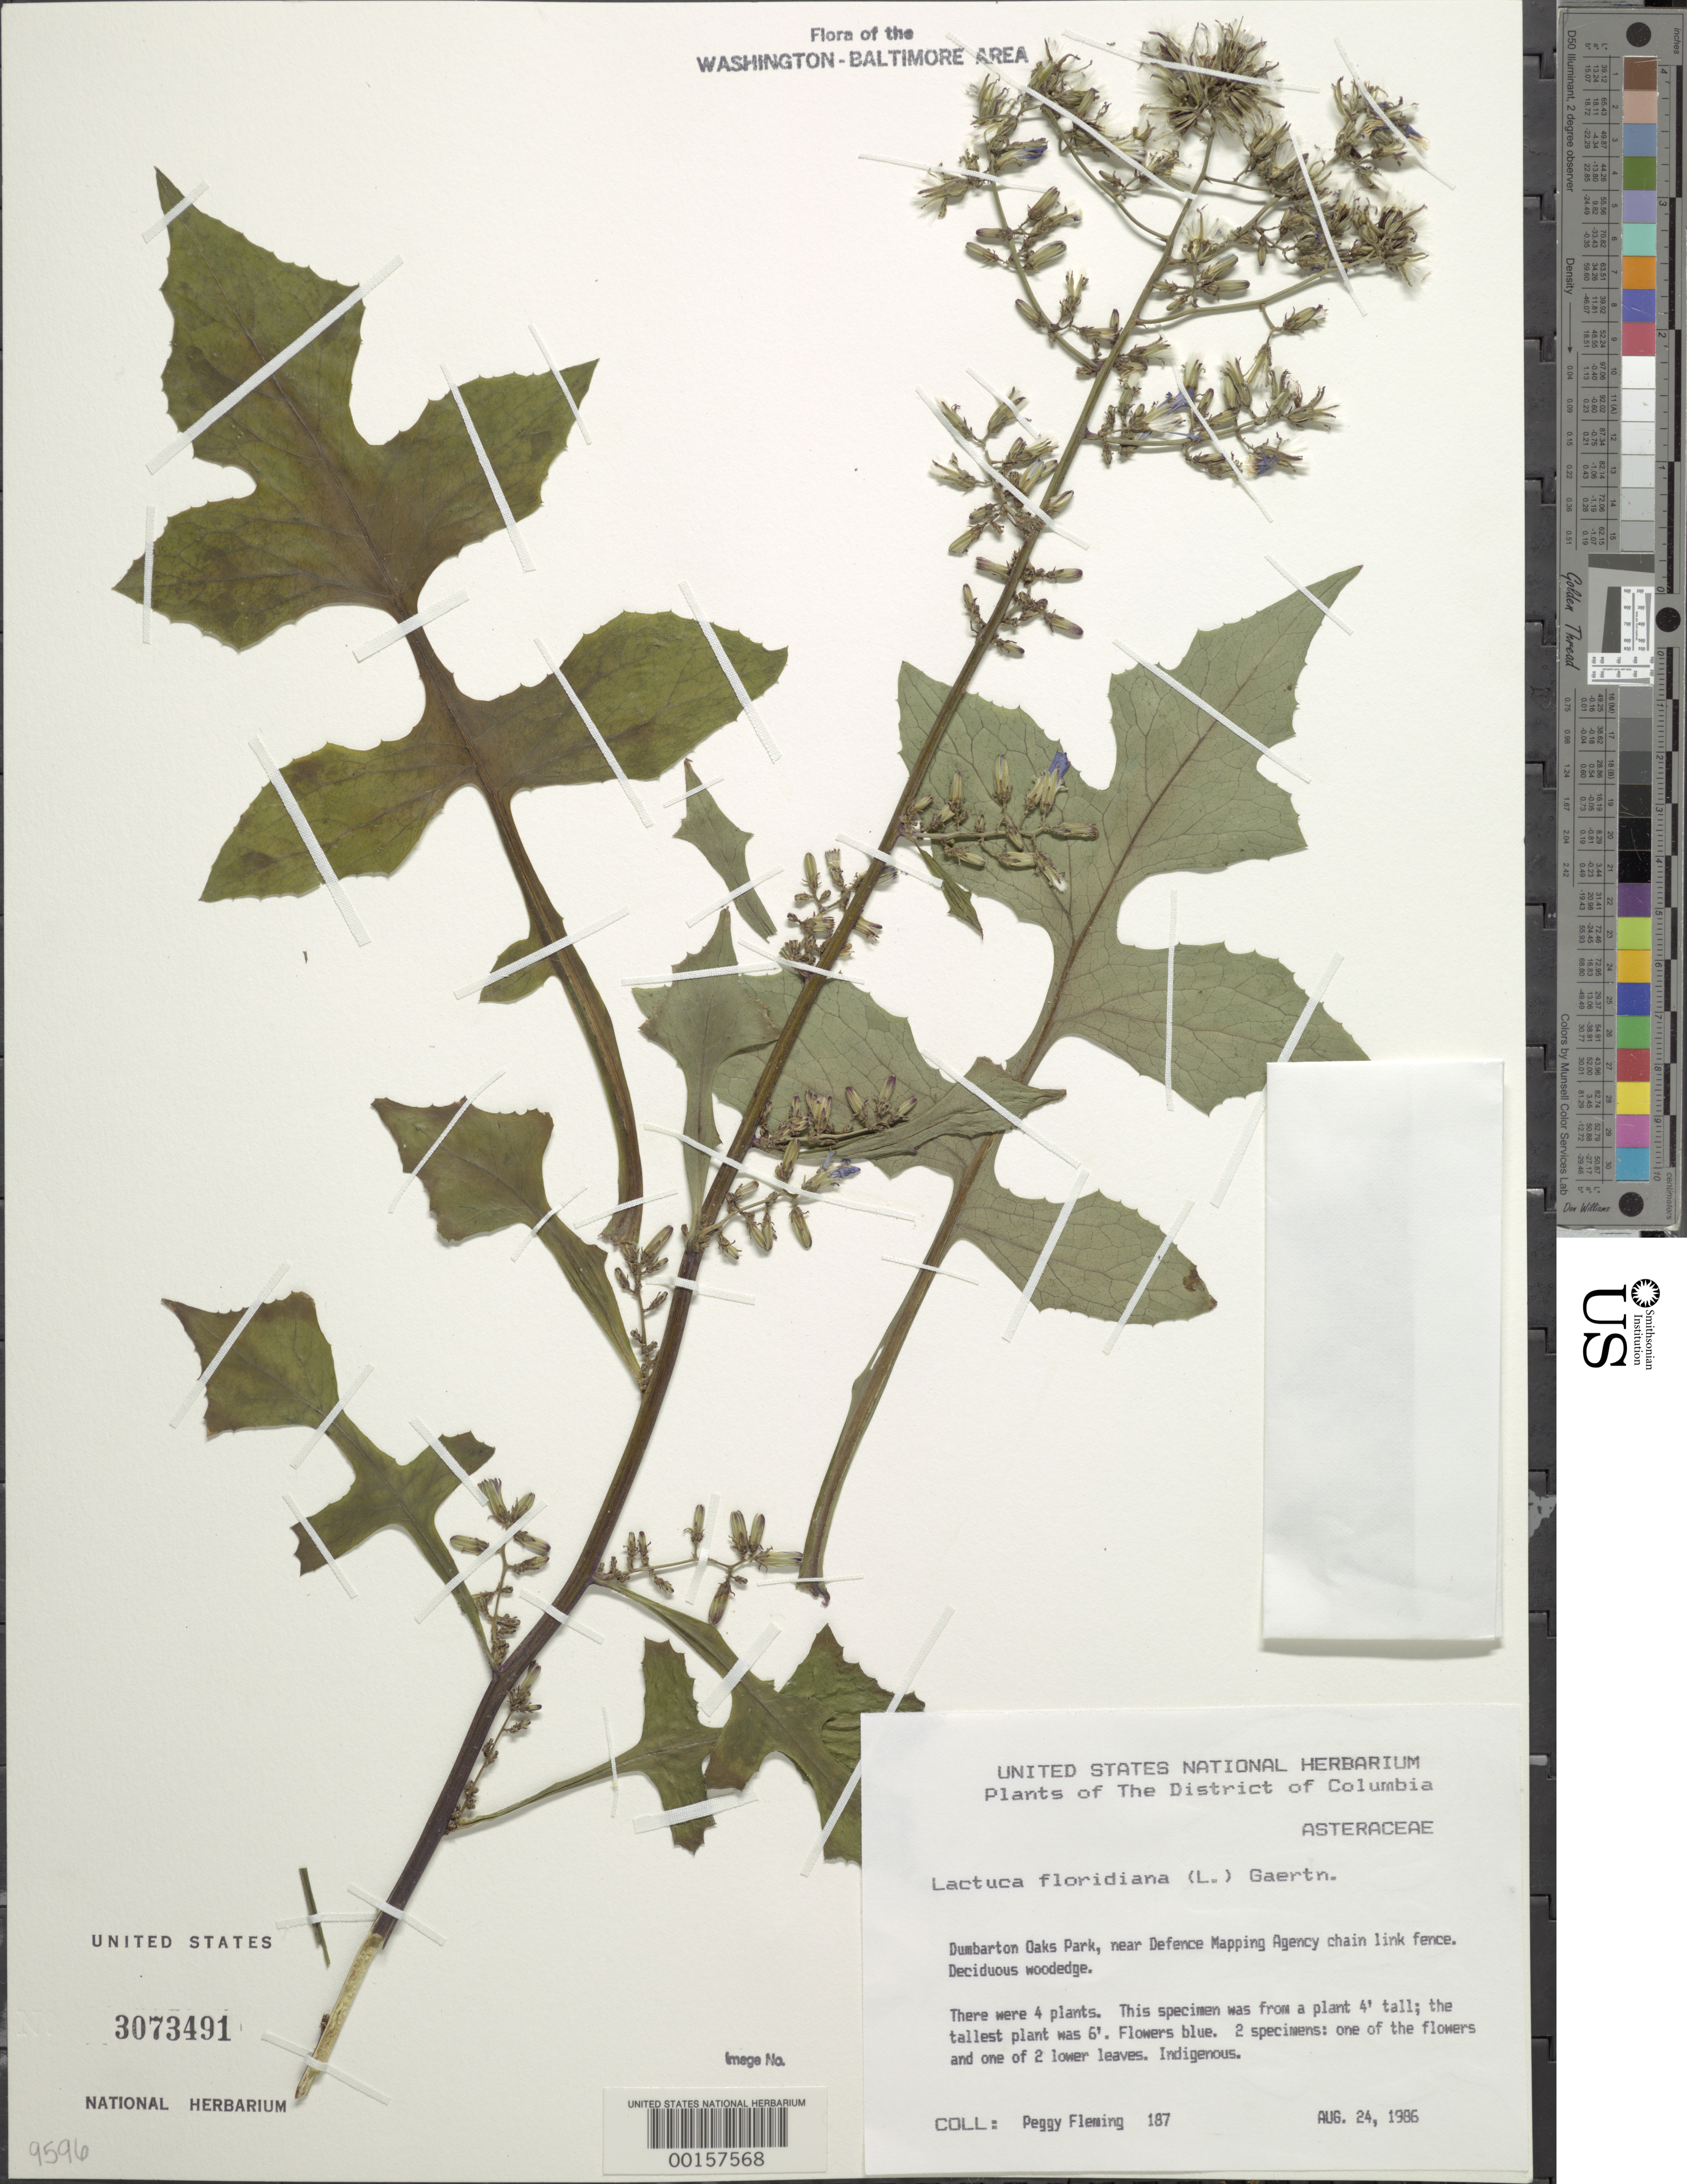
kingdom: Plantae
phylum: Tracheophyta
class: Magnoliopsida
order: Asterales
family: Asteraceae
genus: Lactuca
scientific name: Lactuca floridana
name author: (L.) Gaertn.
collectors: P. Fleming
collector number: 187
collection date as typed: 24 Aug 1986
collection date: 1986-08-24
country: United States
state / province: District of Columbia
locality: E.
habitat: Deciduous woodedge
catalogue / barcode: US 3073491